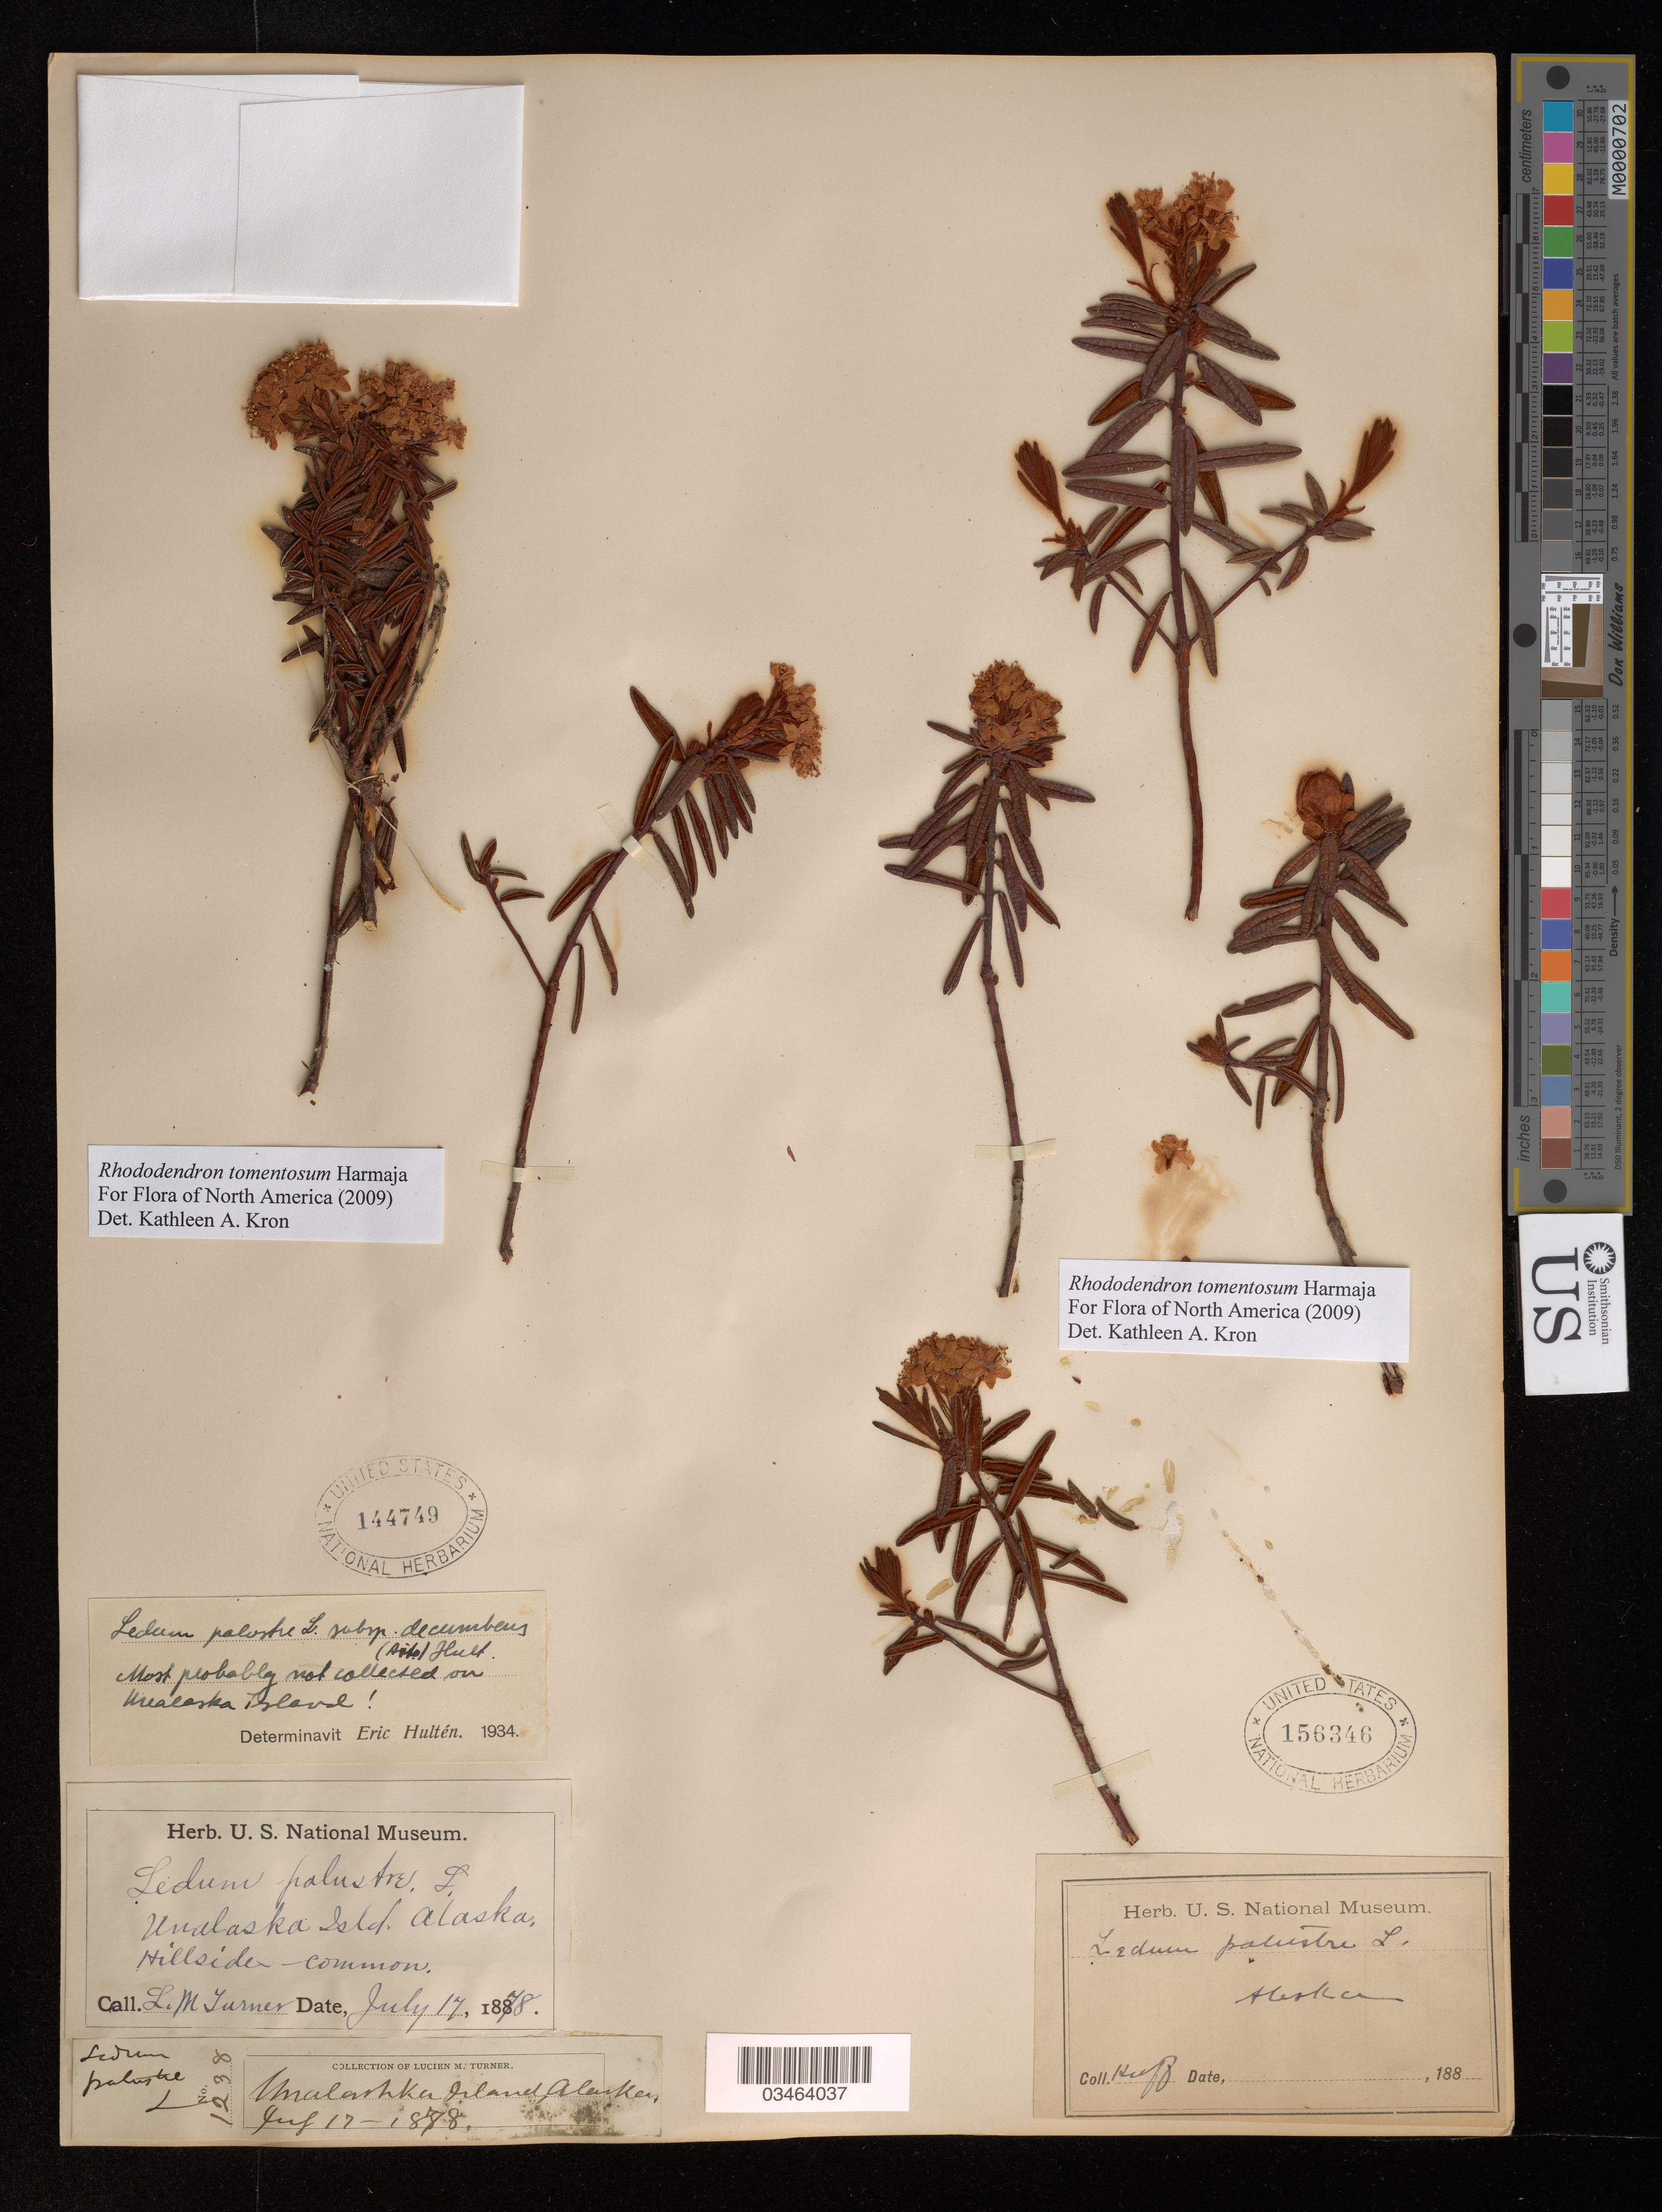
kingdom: Plantae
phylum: Tracheophyta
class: Magnoliopsida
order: Ericales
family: Ericaceae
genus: Rhododendron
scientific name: Rhododendron tomentosum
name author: Harmaja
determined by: Kron, K. A.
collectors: -. Huff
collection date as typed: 188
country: United States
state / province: Alaska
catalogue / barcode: US 156346-2